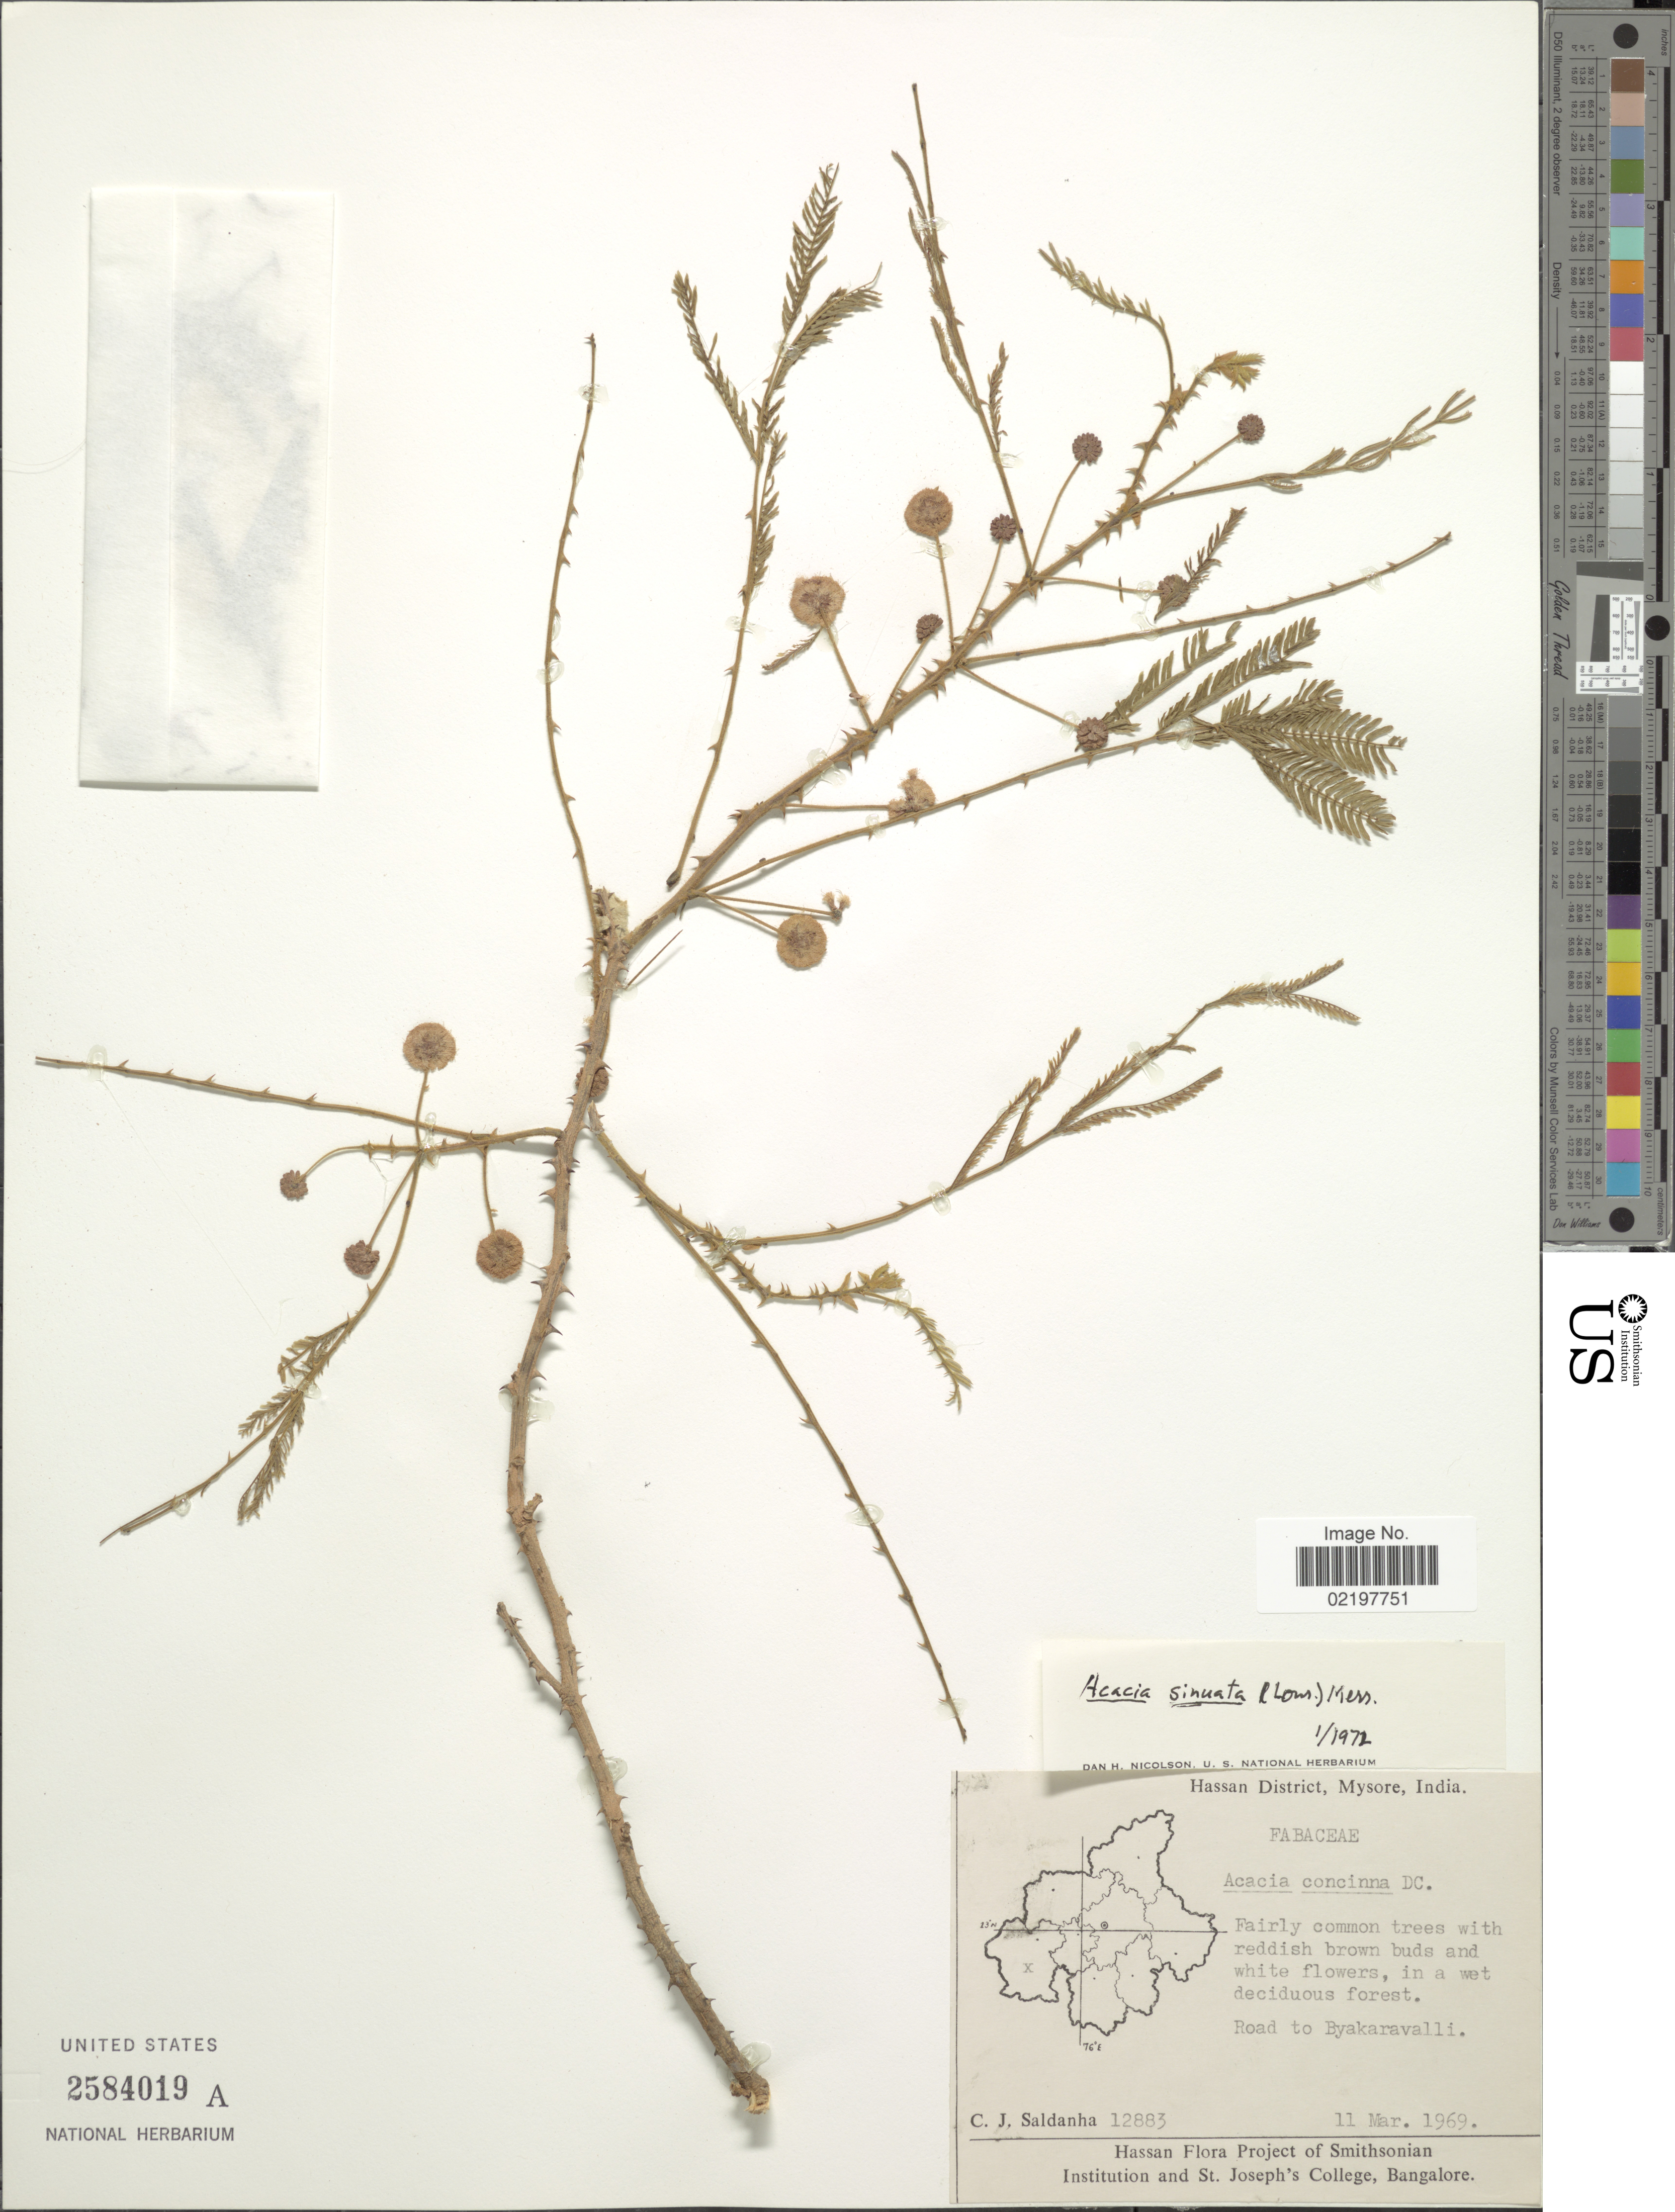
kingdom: Plantae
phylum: Tracheophyta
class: Magnoliopsida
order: Fabales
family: Fabaceae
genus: Senegalia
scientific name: Senegalia rugata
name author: (Lam.) Britton & Rose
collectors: C. J. Saldanha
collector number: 12883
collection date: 1969-03-11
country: India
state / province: Karnataka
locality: Hassan District, Mysore, India, Road to Byakaravalli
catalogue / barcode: US 2584019A